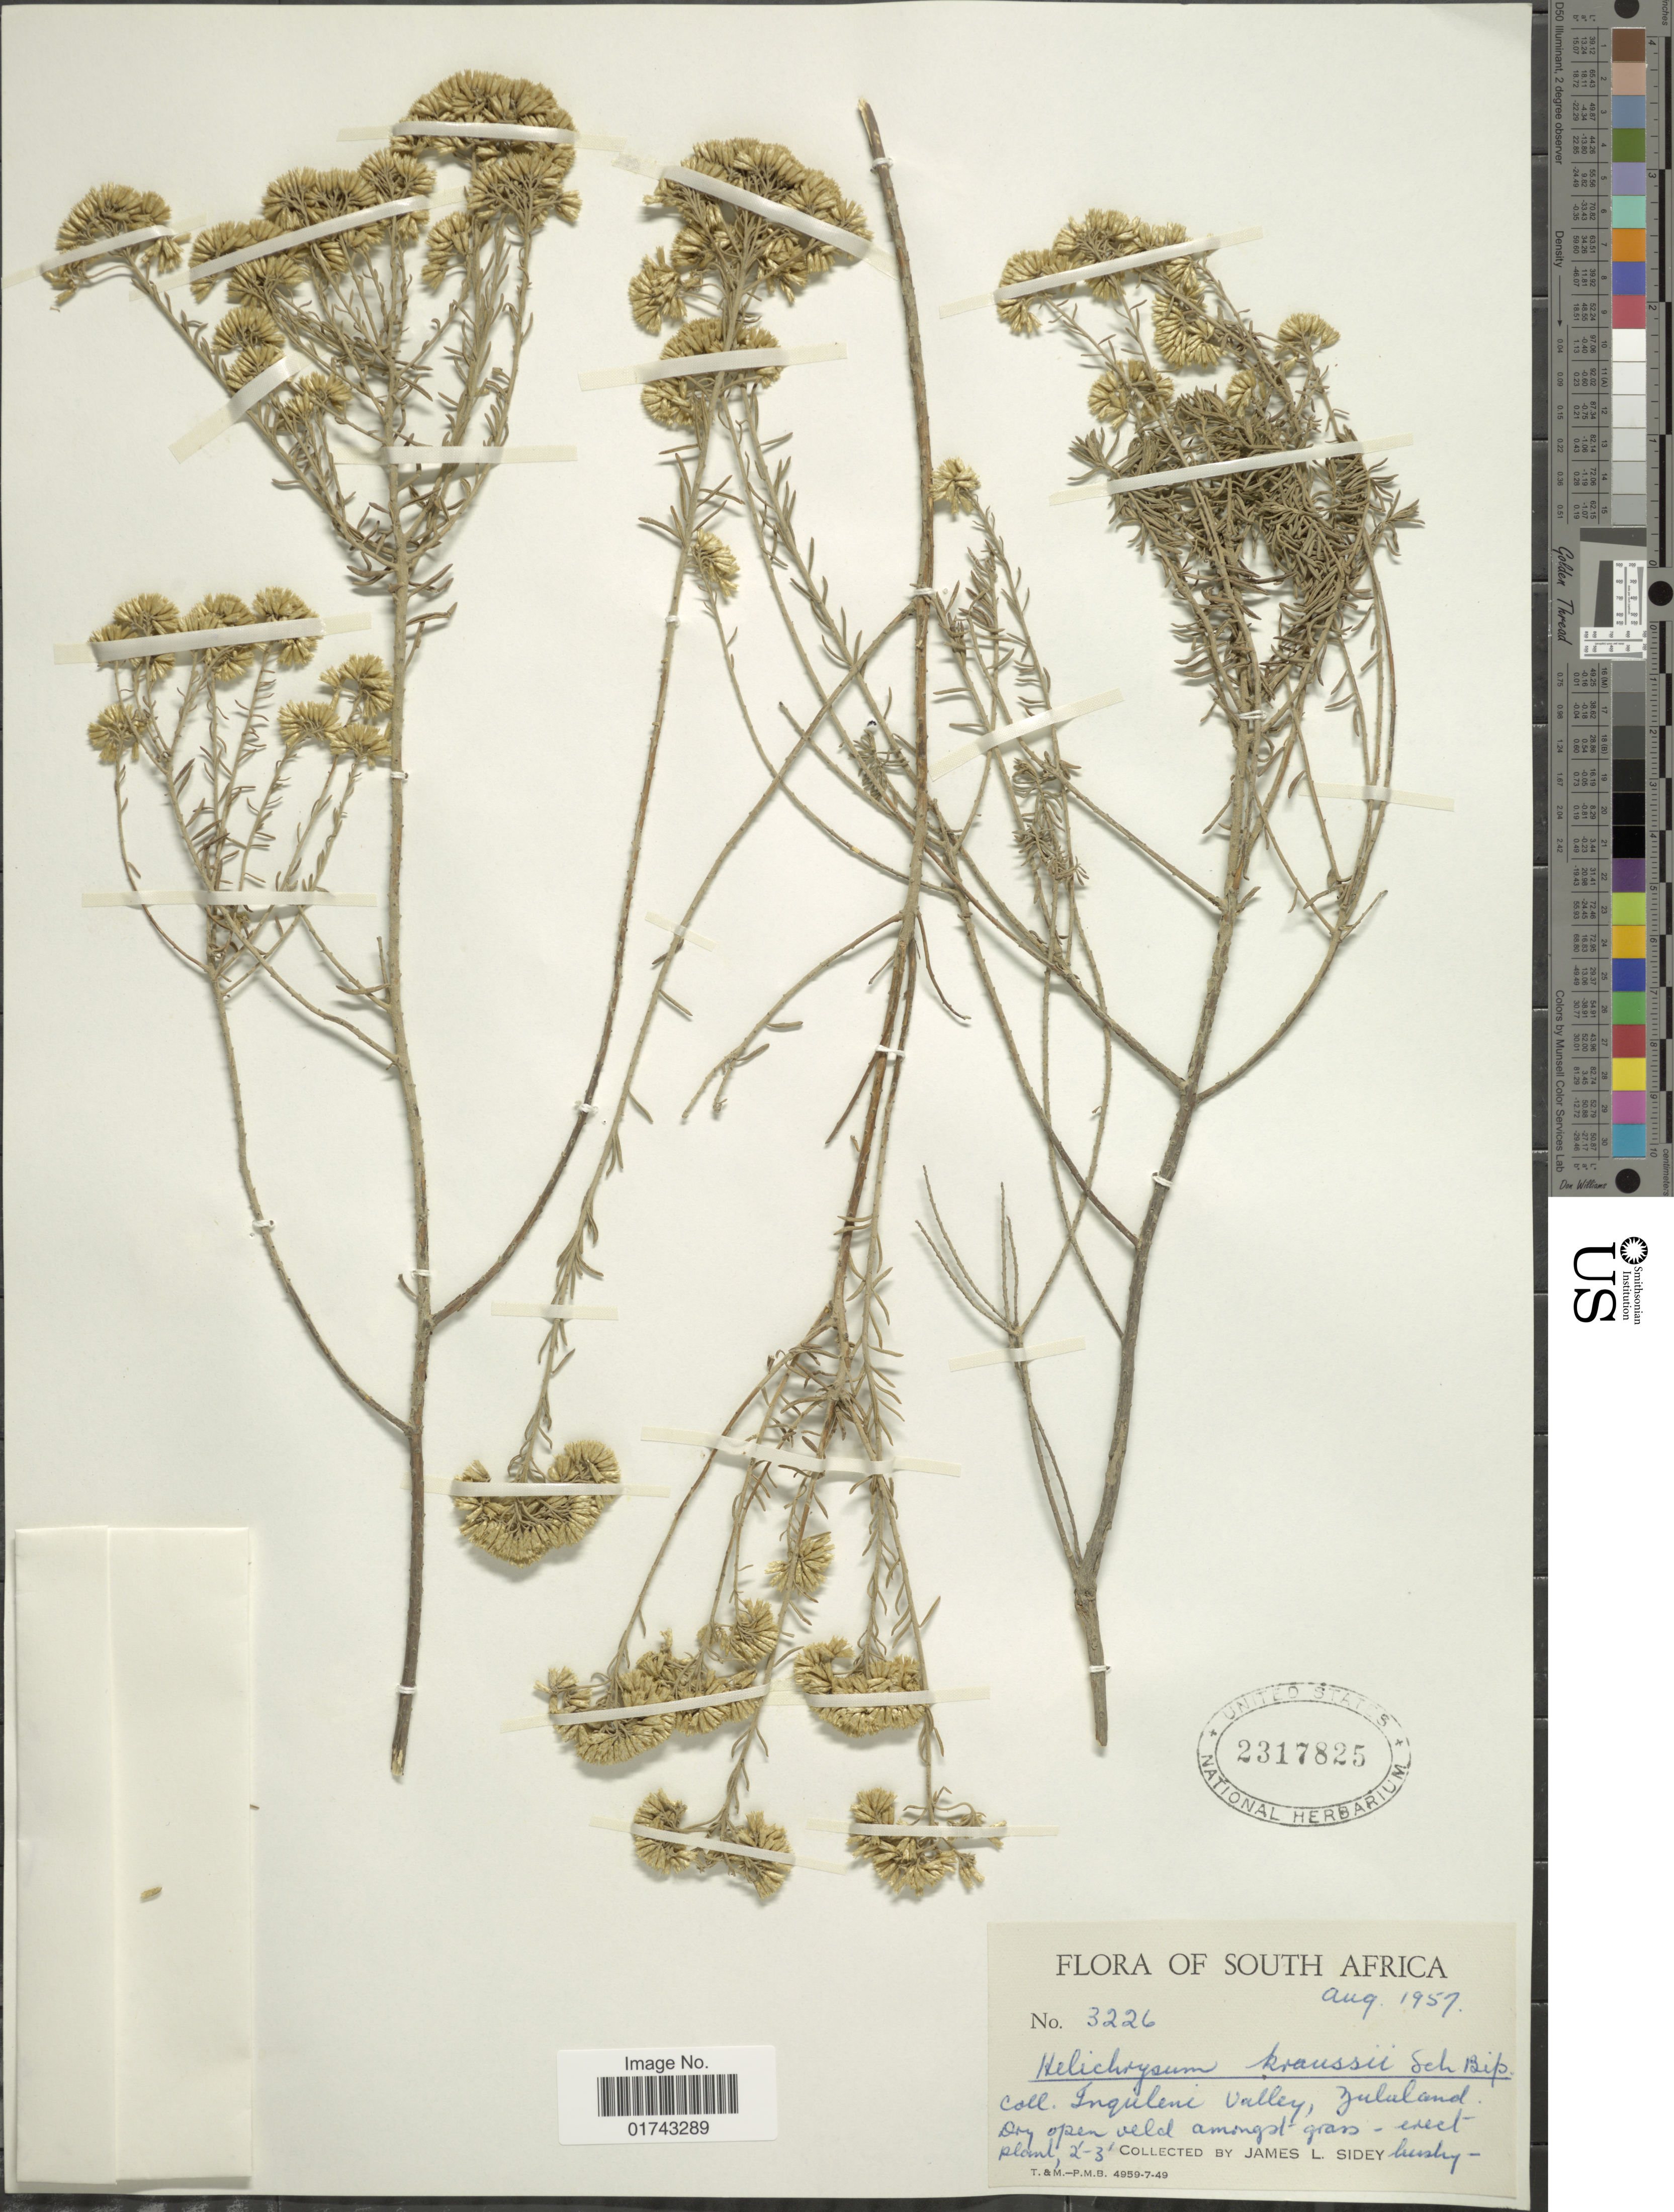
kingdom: Plantae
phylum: Tracheophyta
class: Magnoliopsida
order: Asterales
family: Asteraceae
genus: Helichrysum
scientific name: Helichrysum kraussii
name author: Sch. Bip.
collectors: J. L. Sidey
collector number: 3226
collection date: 1957-08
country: South Africa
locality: Inqyleni Valley, Zululand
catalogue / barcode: US 2317825